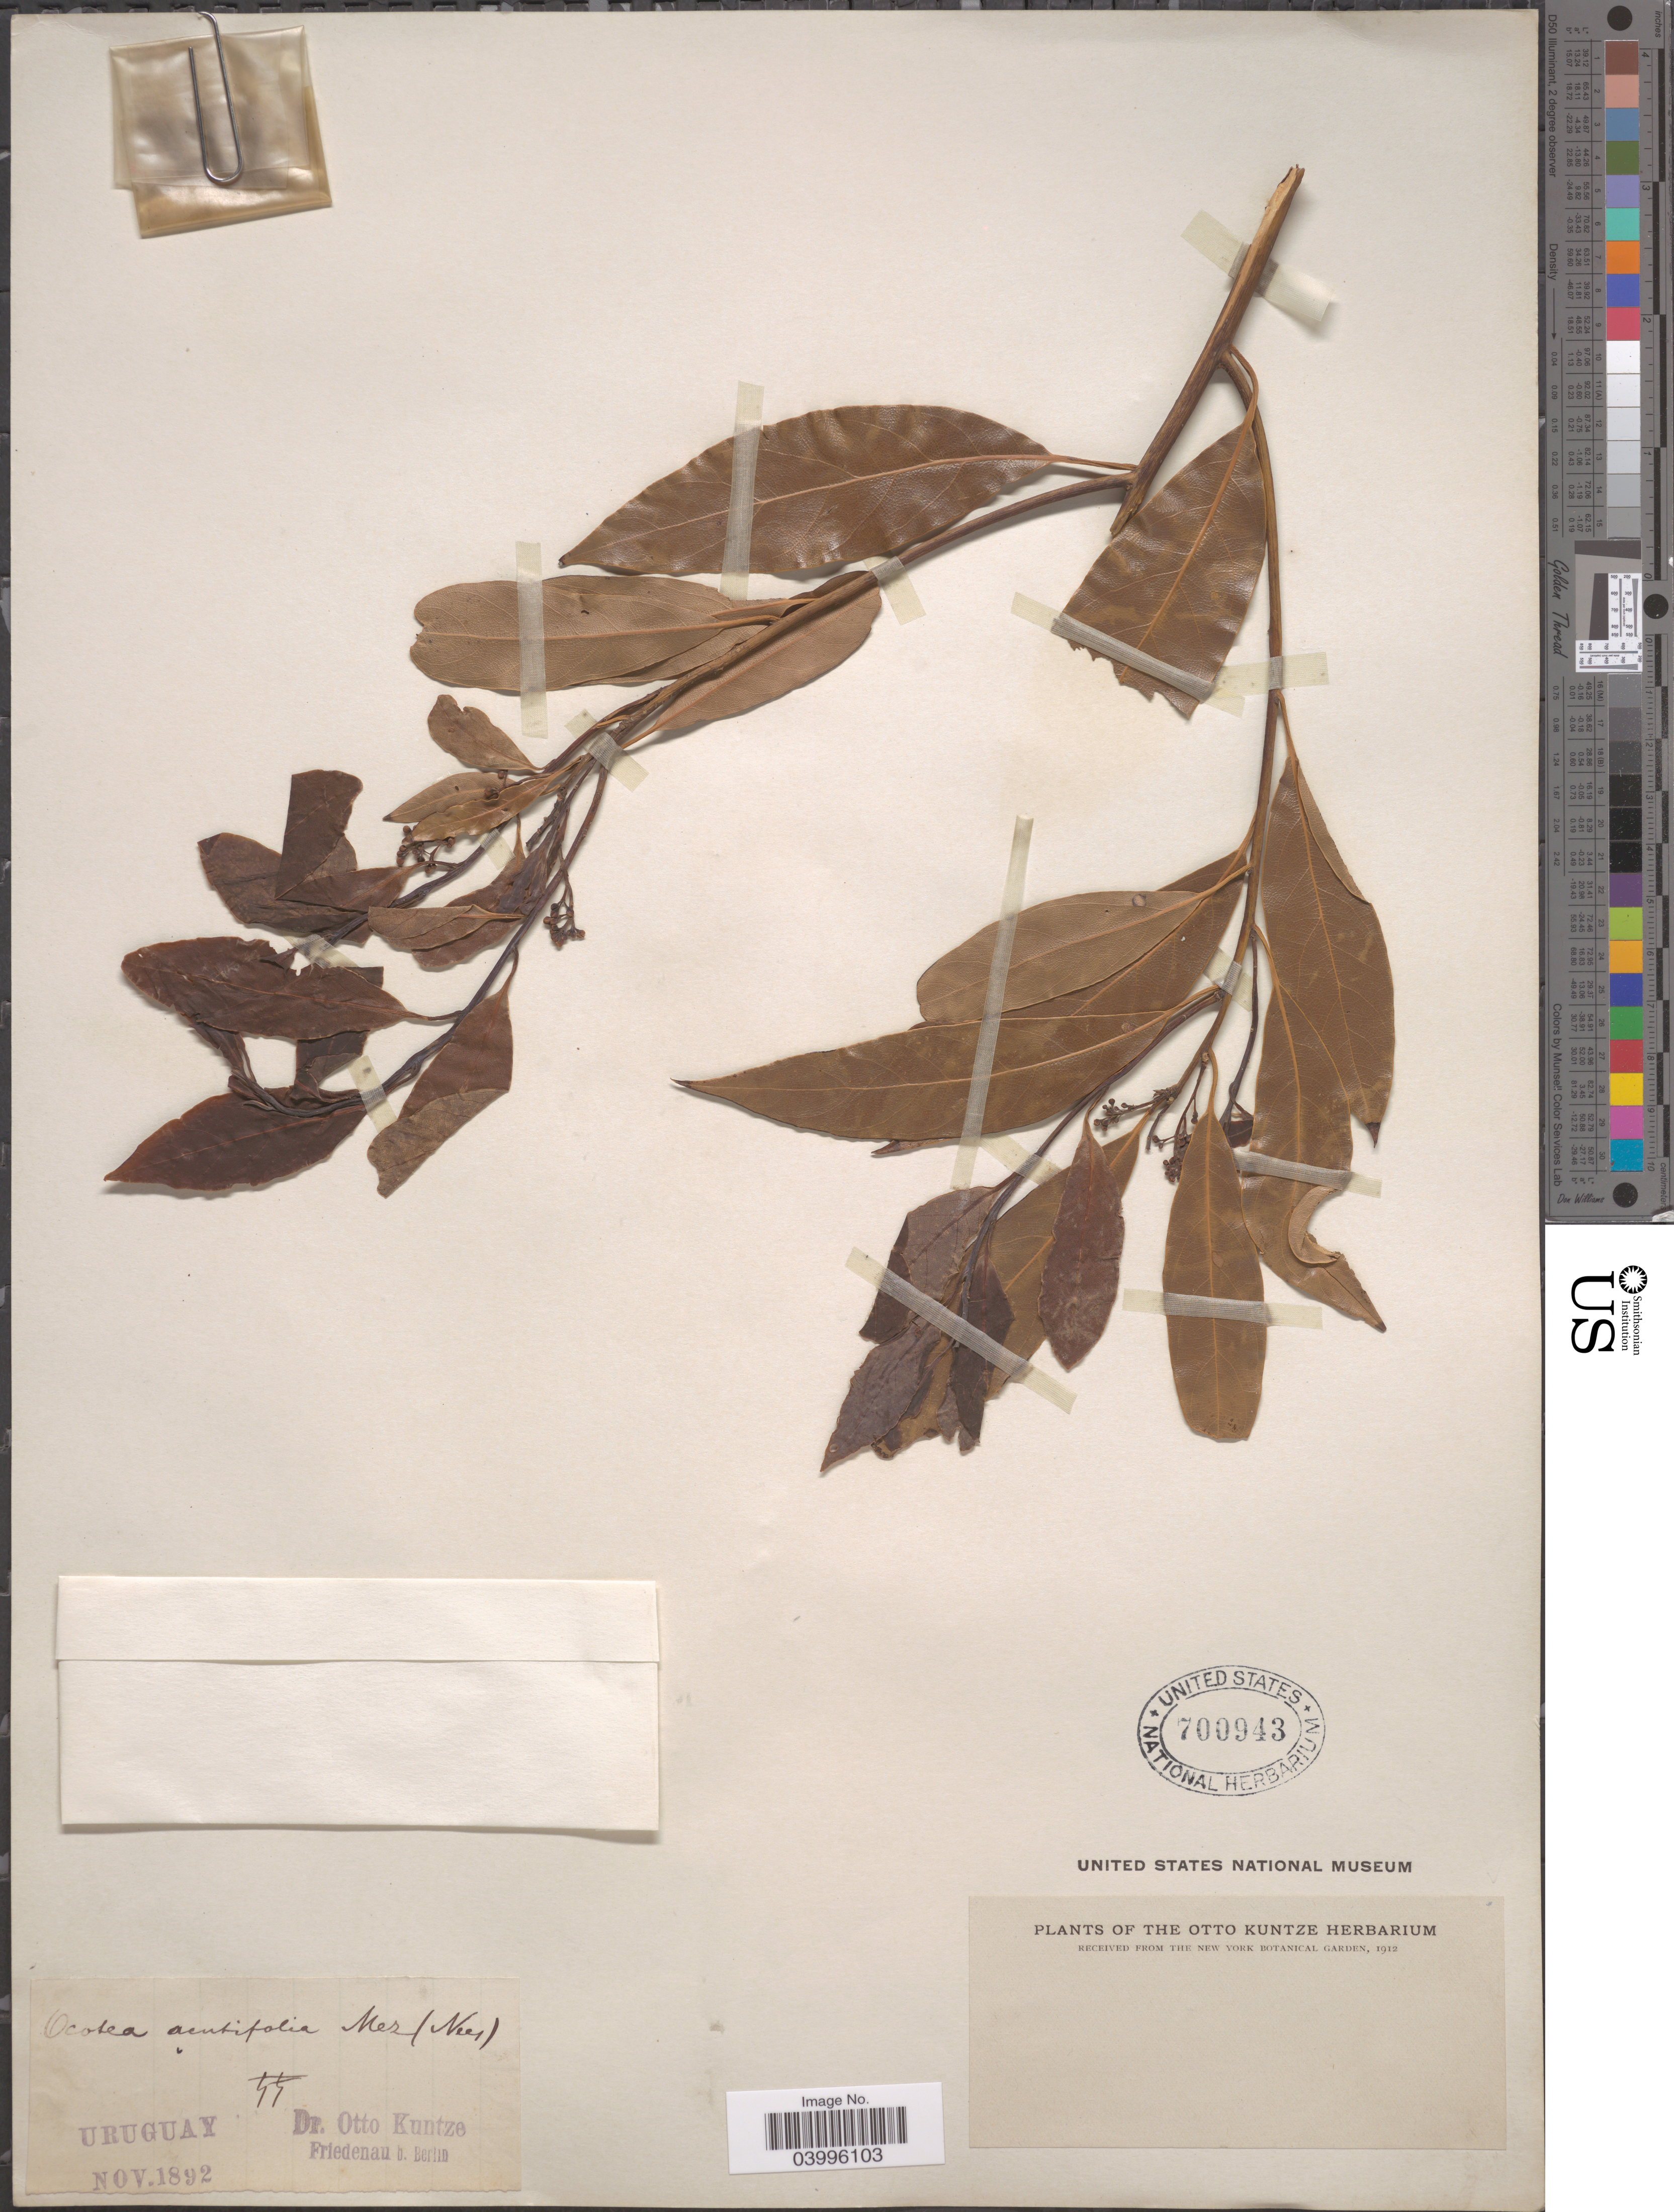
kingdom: Plantae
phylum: Tracheophyta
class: Magnoliopsida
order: Laurales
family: Lauraceae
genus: Ocotea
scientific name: Ocotea acutifolia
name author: (Nees) Mez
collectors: C.E.O. Kuntze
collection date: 1892-11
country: Uruguay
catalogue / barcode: US 700943